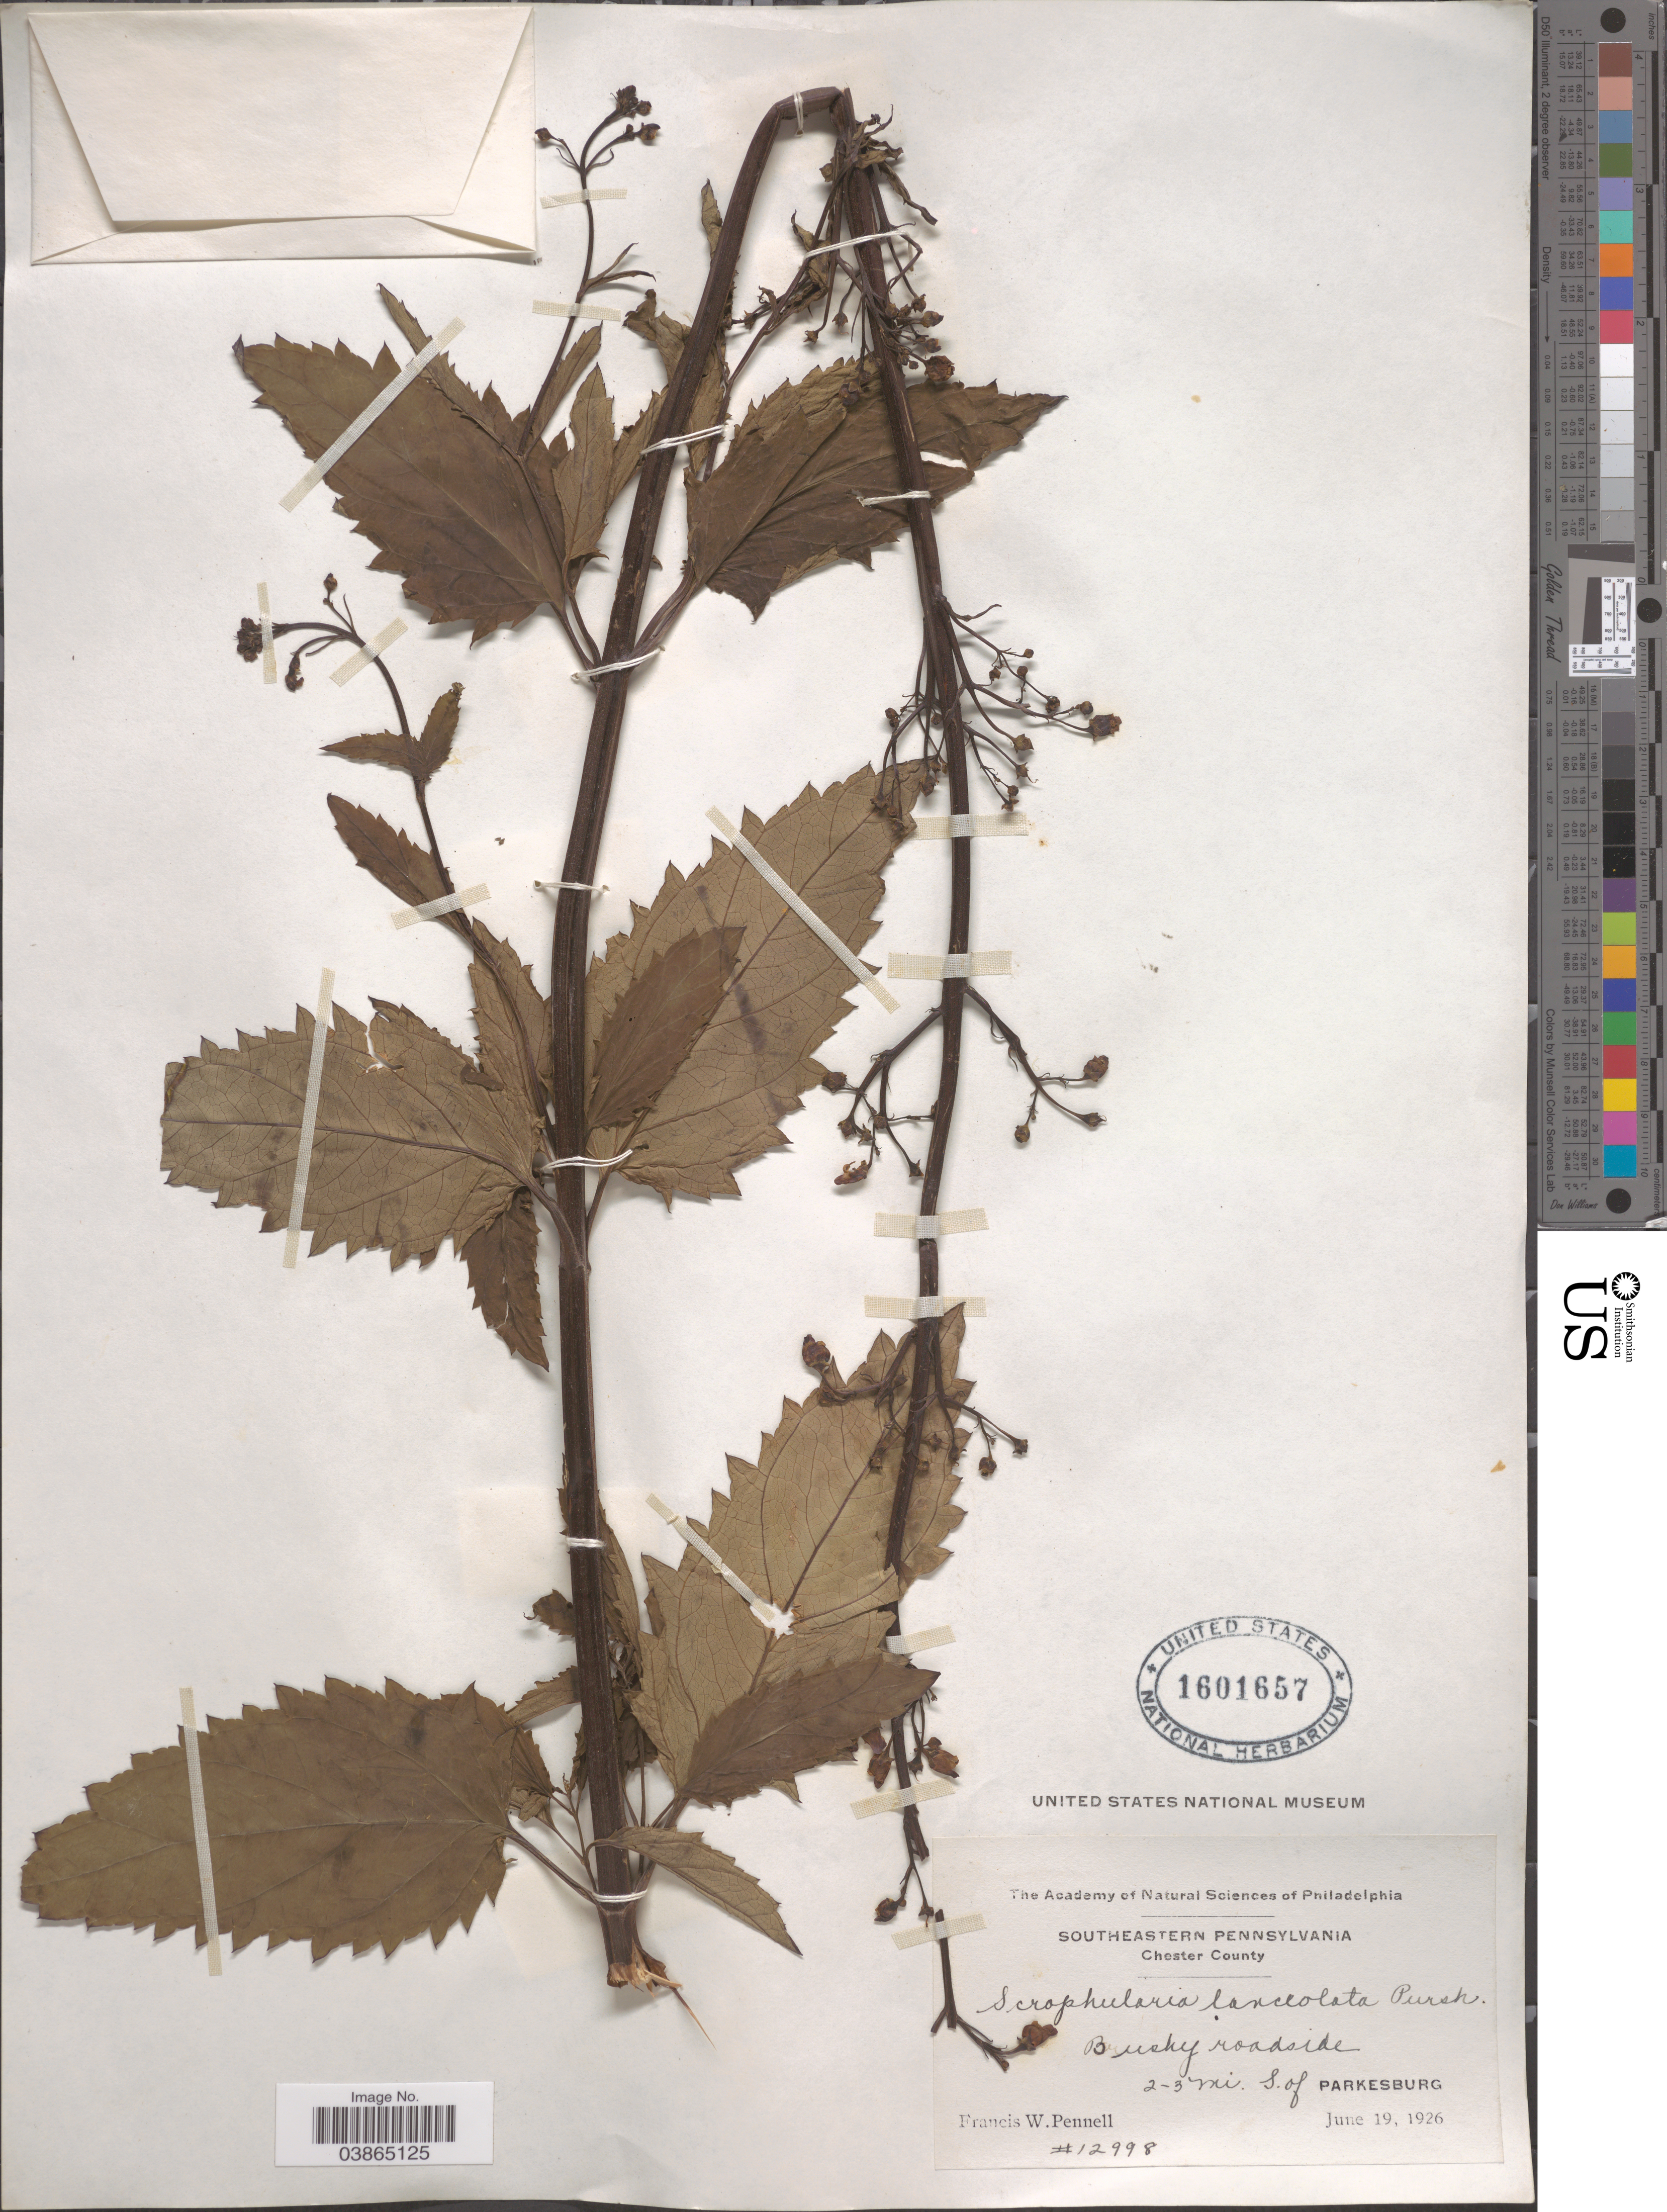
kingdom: Plantae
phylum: Tracheophyta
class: Magnoliopsida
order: Lamiales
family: Scrophulariaceae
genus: Scrophularia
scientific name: Scrophularia lanceolata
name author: Pursh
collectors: F. W. Pennell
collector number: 12998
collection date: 1926-06-19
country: United States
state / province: Pennsylvania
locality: Southeastern Pennsylvania. Chester County. 2-3 mi. S. of Parkesburg.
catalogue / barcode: US 1601657